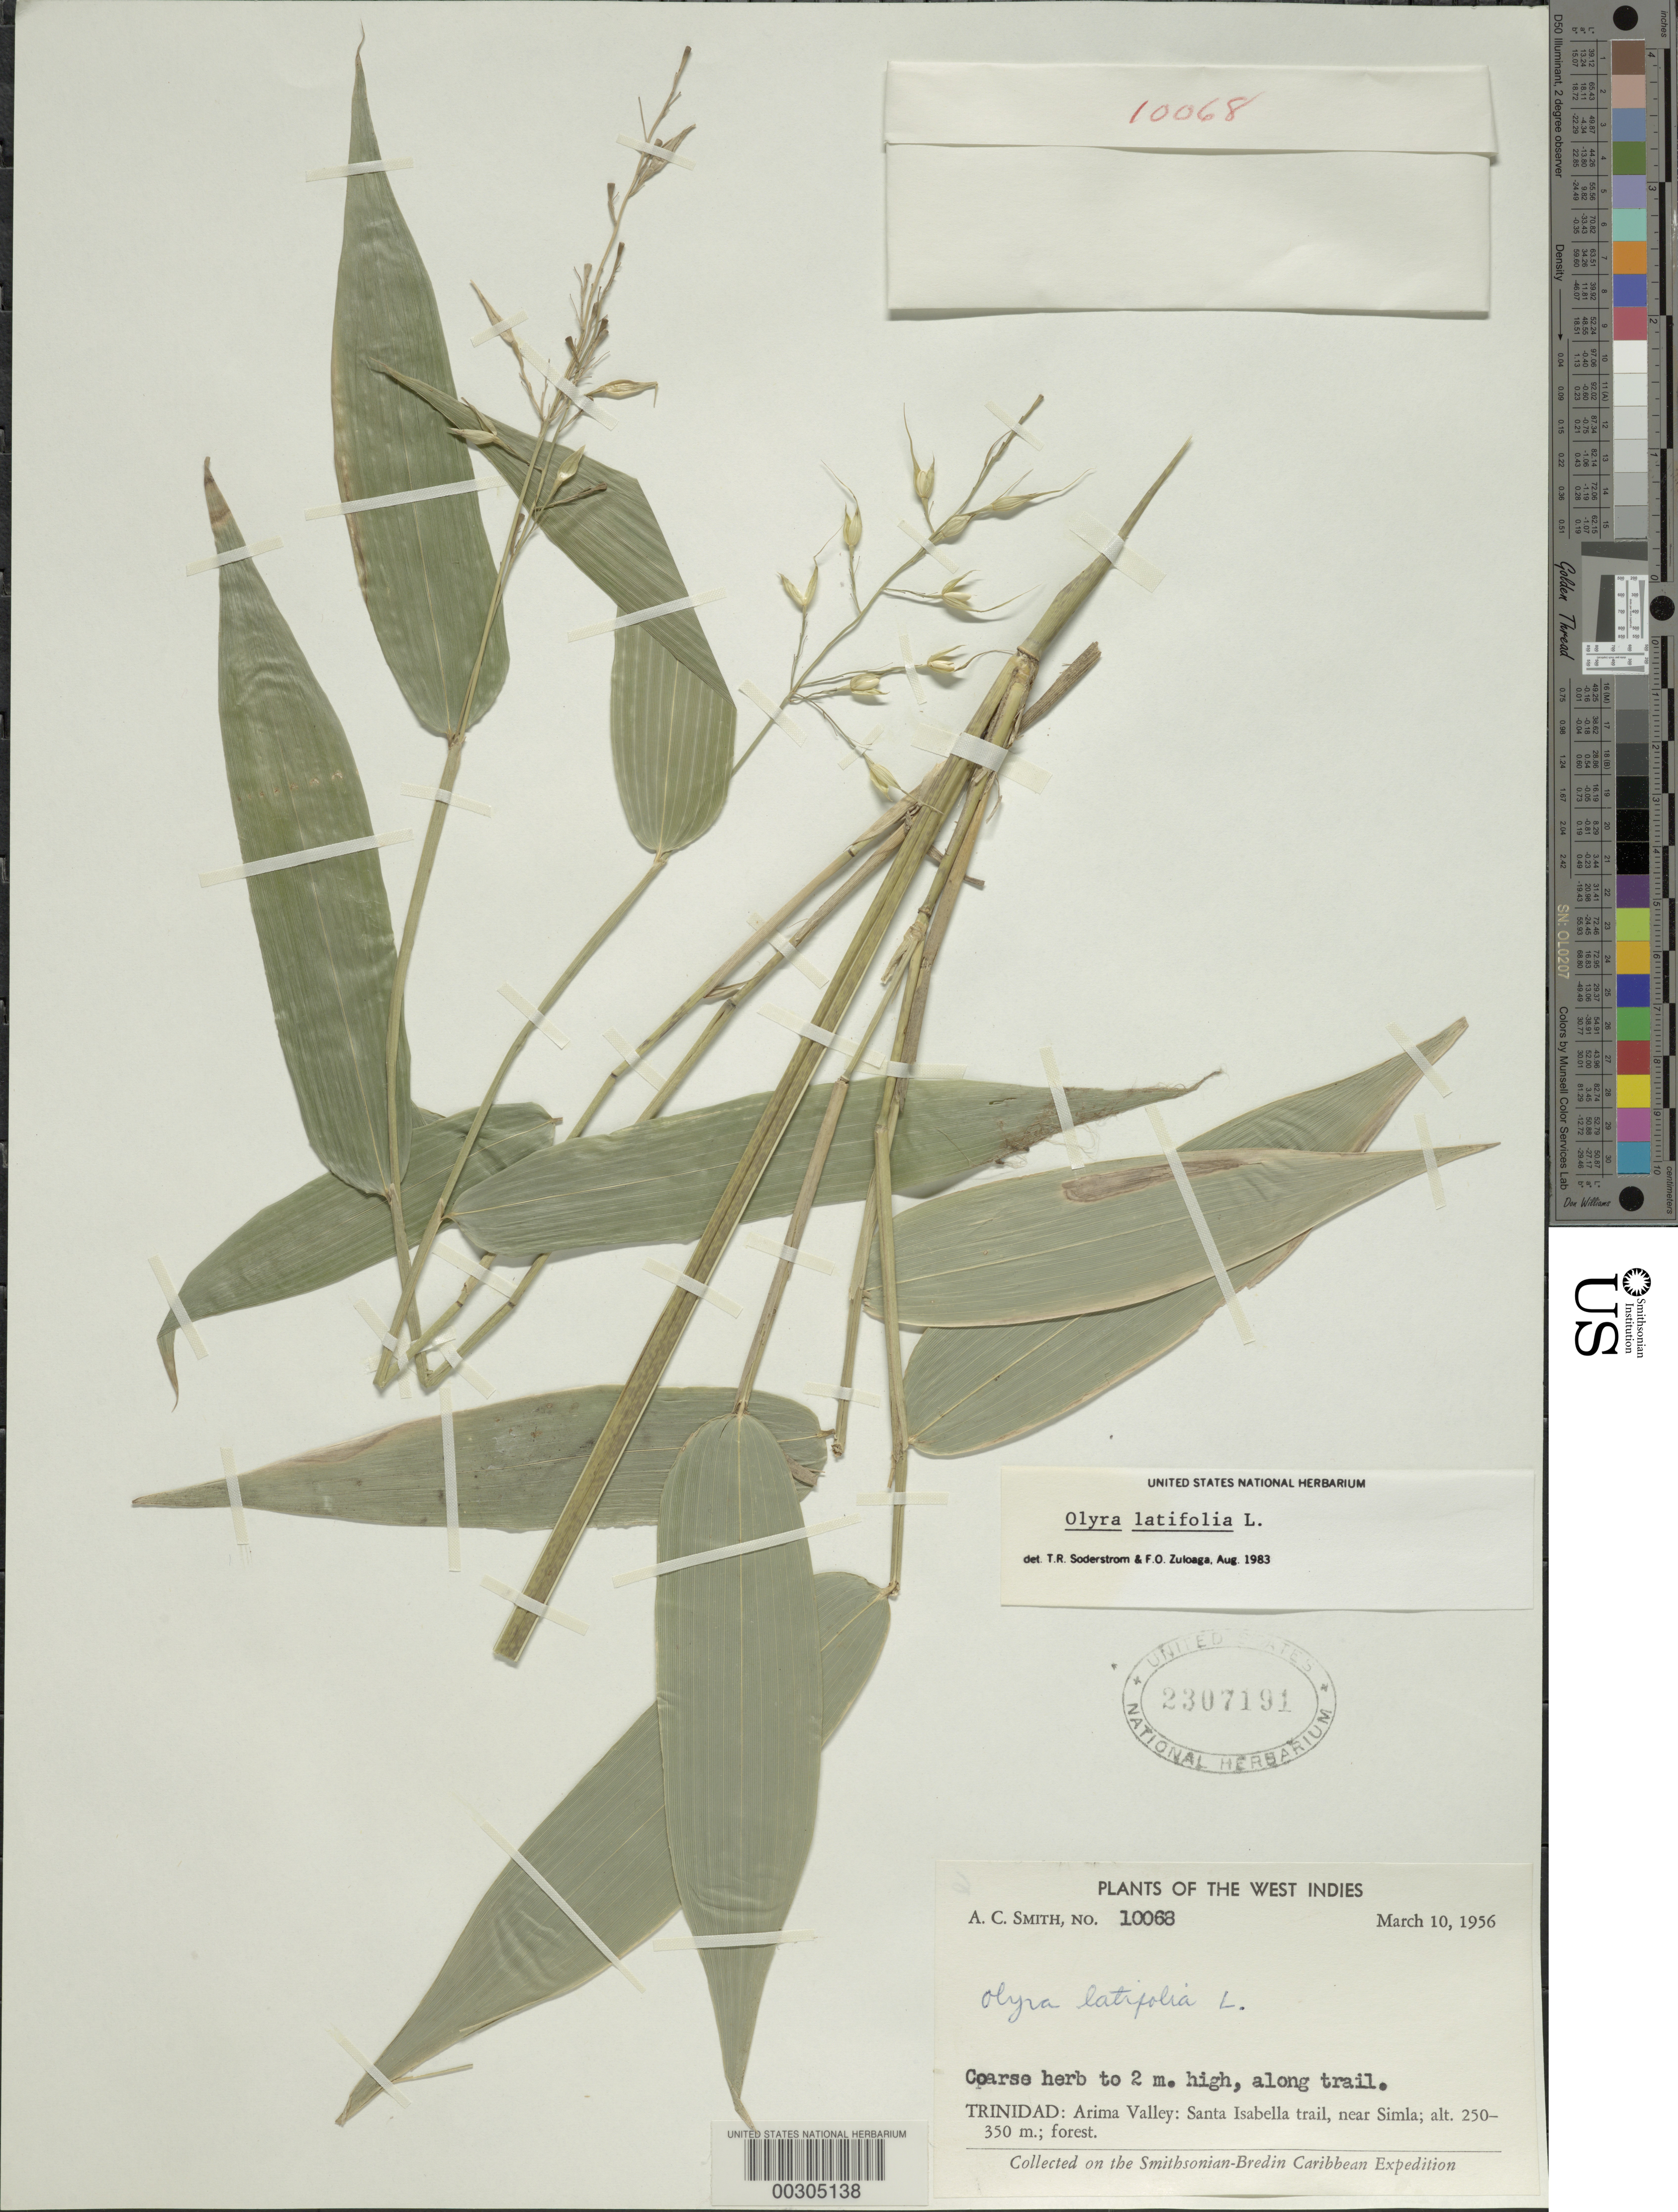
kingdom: Plantae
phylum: Tracheophyta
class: Liliopsida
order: Poales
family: Poaceae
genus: Olyra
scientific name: Olyra latifolia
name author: L.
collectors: A. C. Smith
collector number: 10068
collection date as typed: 10 Mar 1956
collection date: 1956-03-10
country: Trinidad and Tobago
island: Trinidad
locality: Arima valley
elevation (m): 250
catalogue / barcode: US 2307191